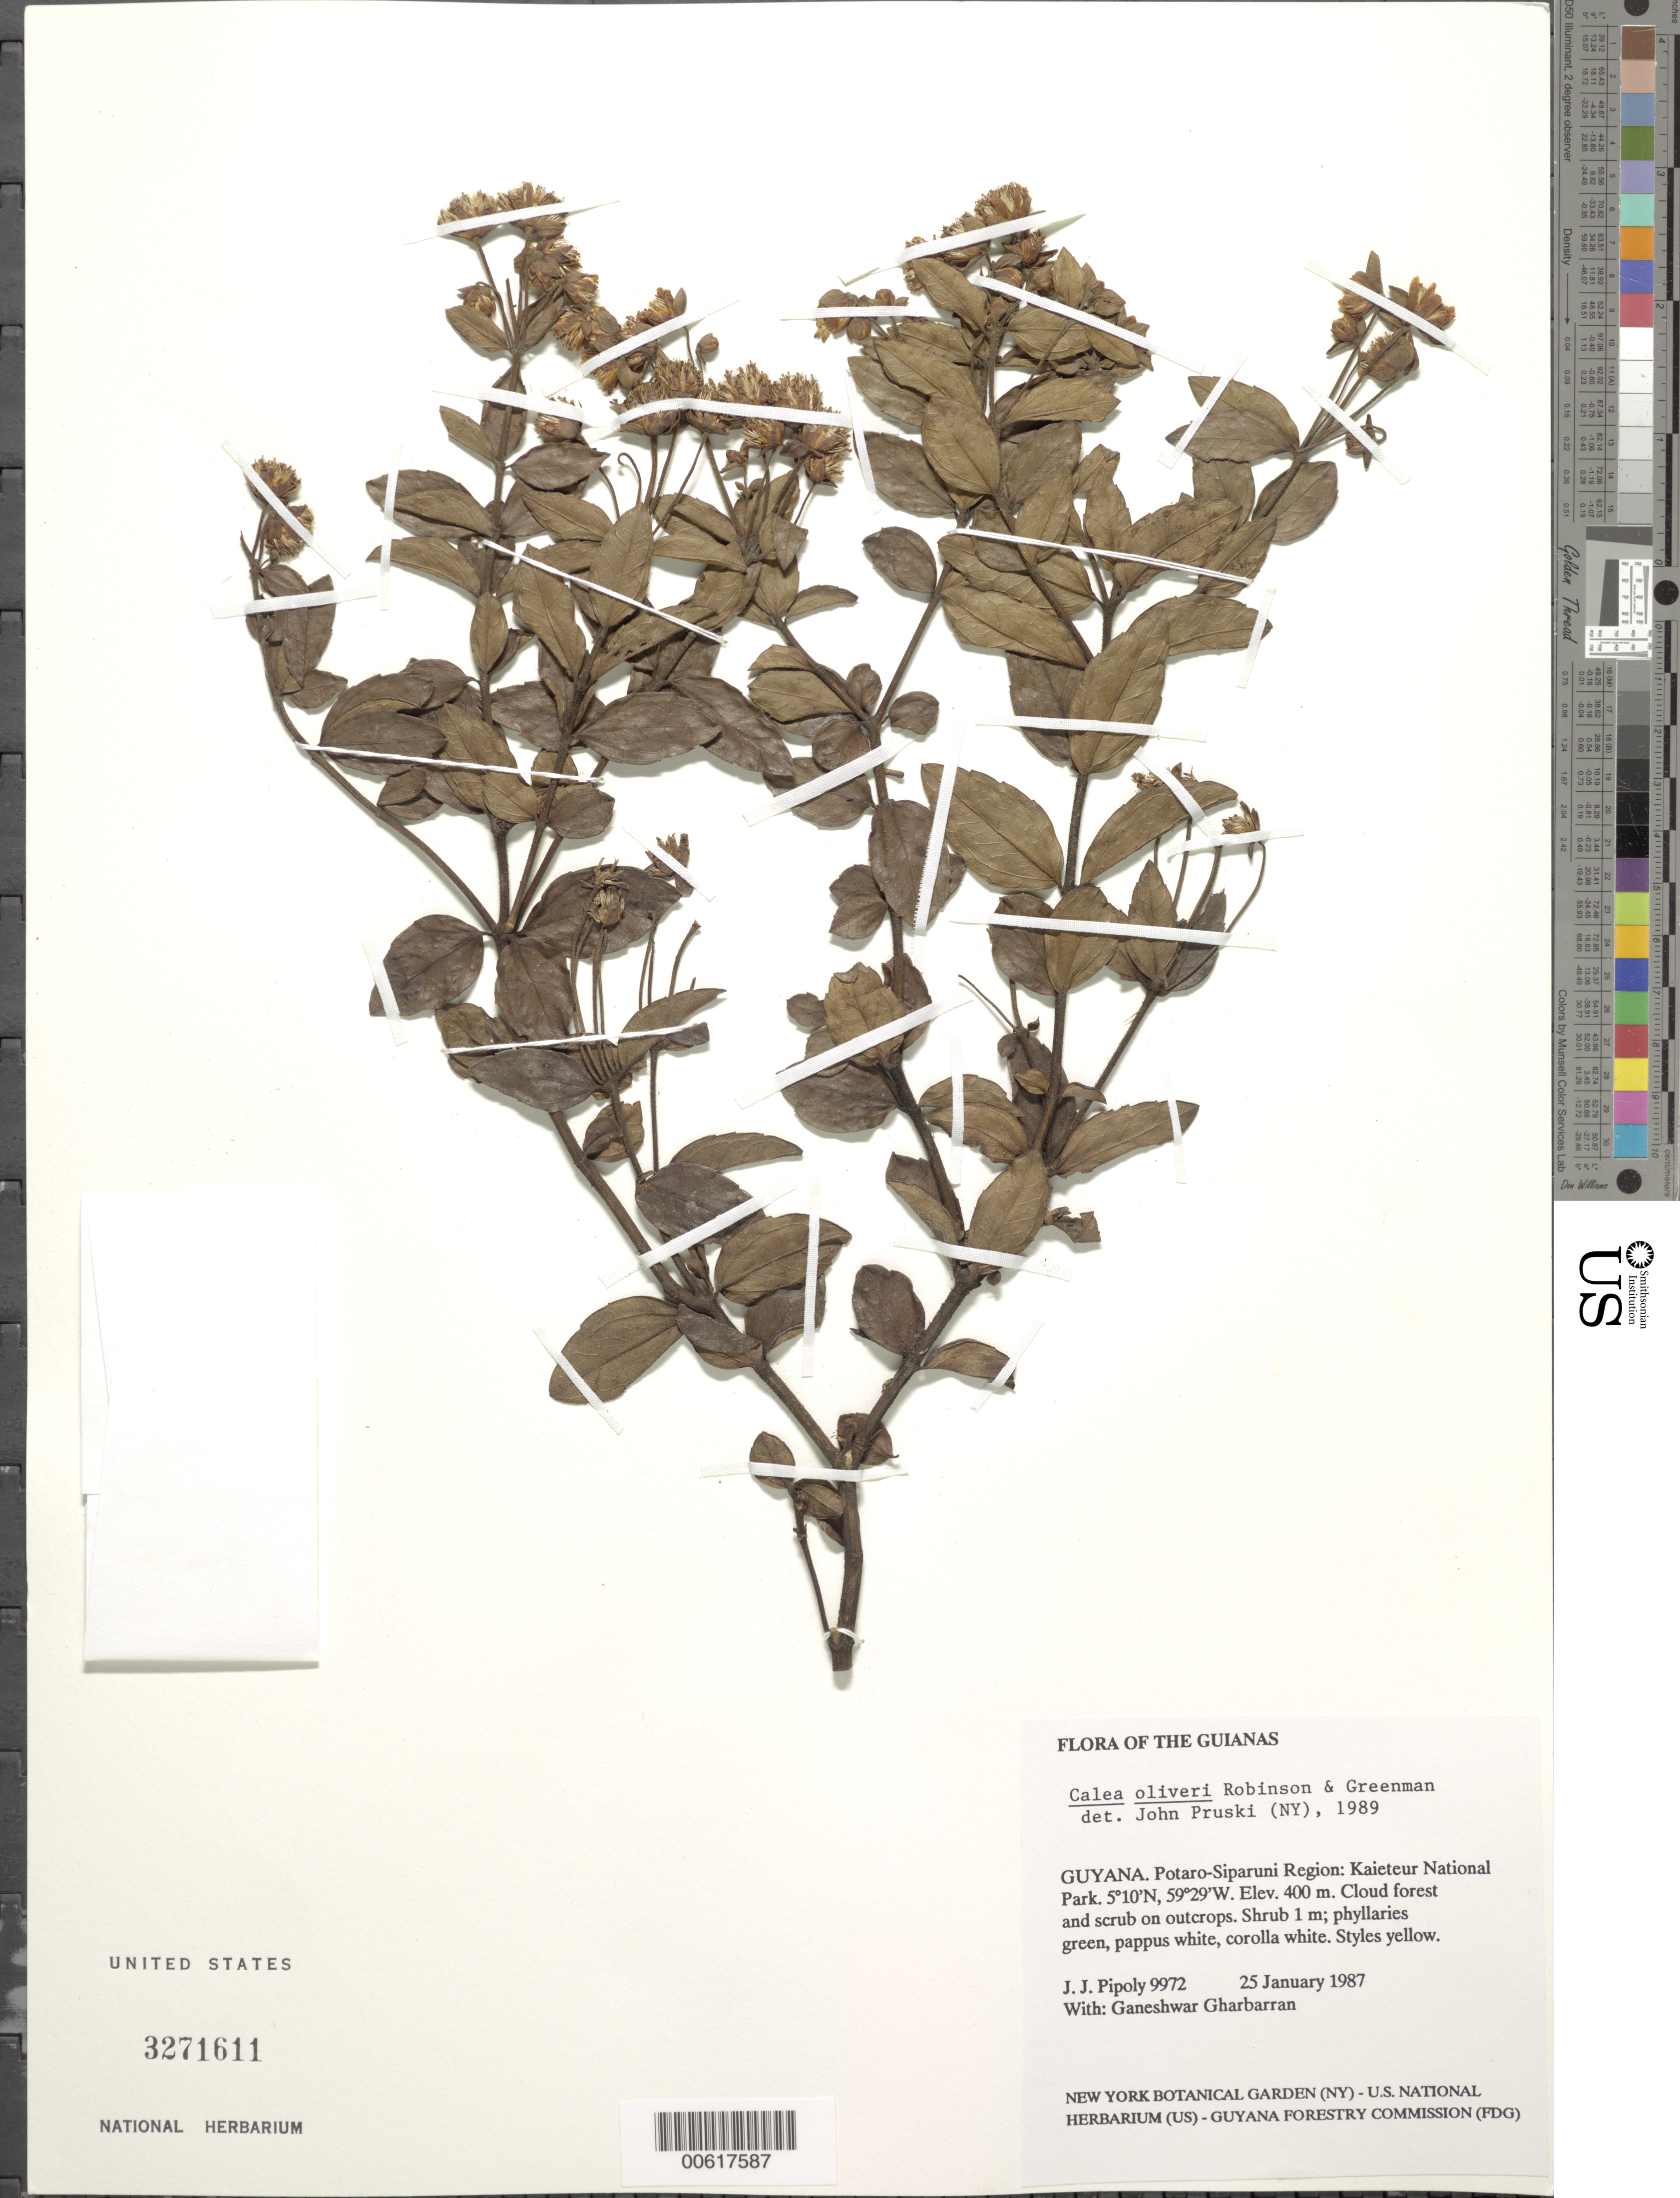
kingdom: Plantae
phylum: Tracheophyta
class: Magnoliopsida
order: Asterales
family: Asteraceae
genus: Calea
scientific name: Calea oliveri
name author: B.L. Rob. & Greenm.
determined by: Pruski, J. F.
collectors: J. J. Pipoly & G. Gharbarran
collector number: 9972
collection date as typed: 25 January 1987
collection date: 1987-01-25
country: Guyana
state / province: Potaro-Siparuni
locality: Kaieteur National Park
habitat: Cloud forest and scrub on outcrops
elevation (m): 400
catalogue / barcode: US 3271611